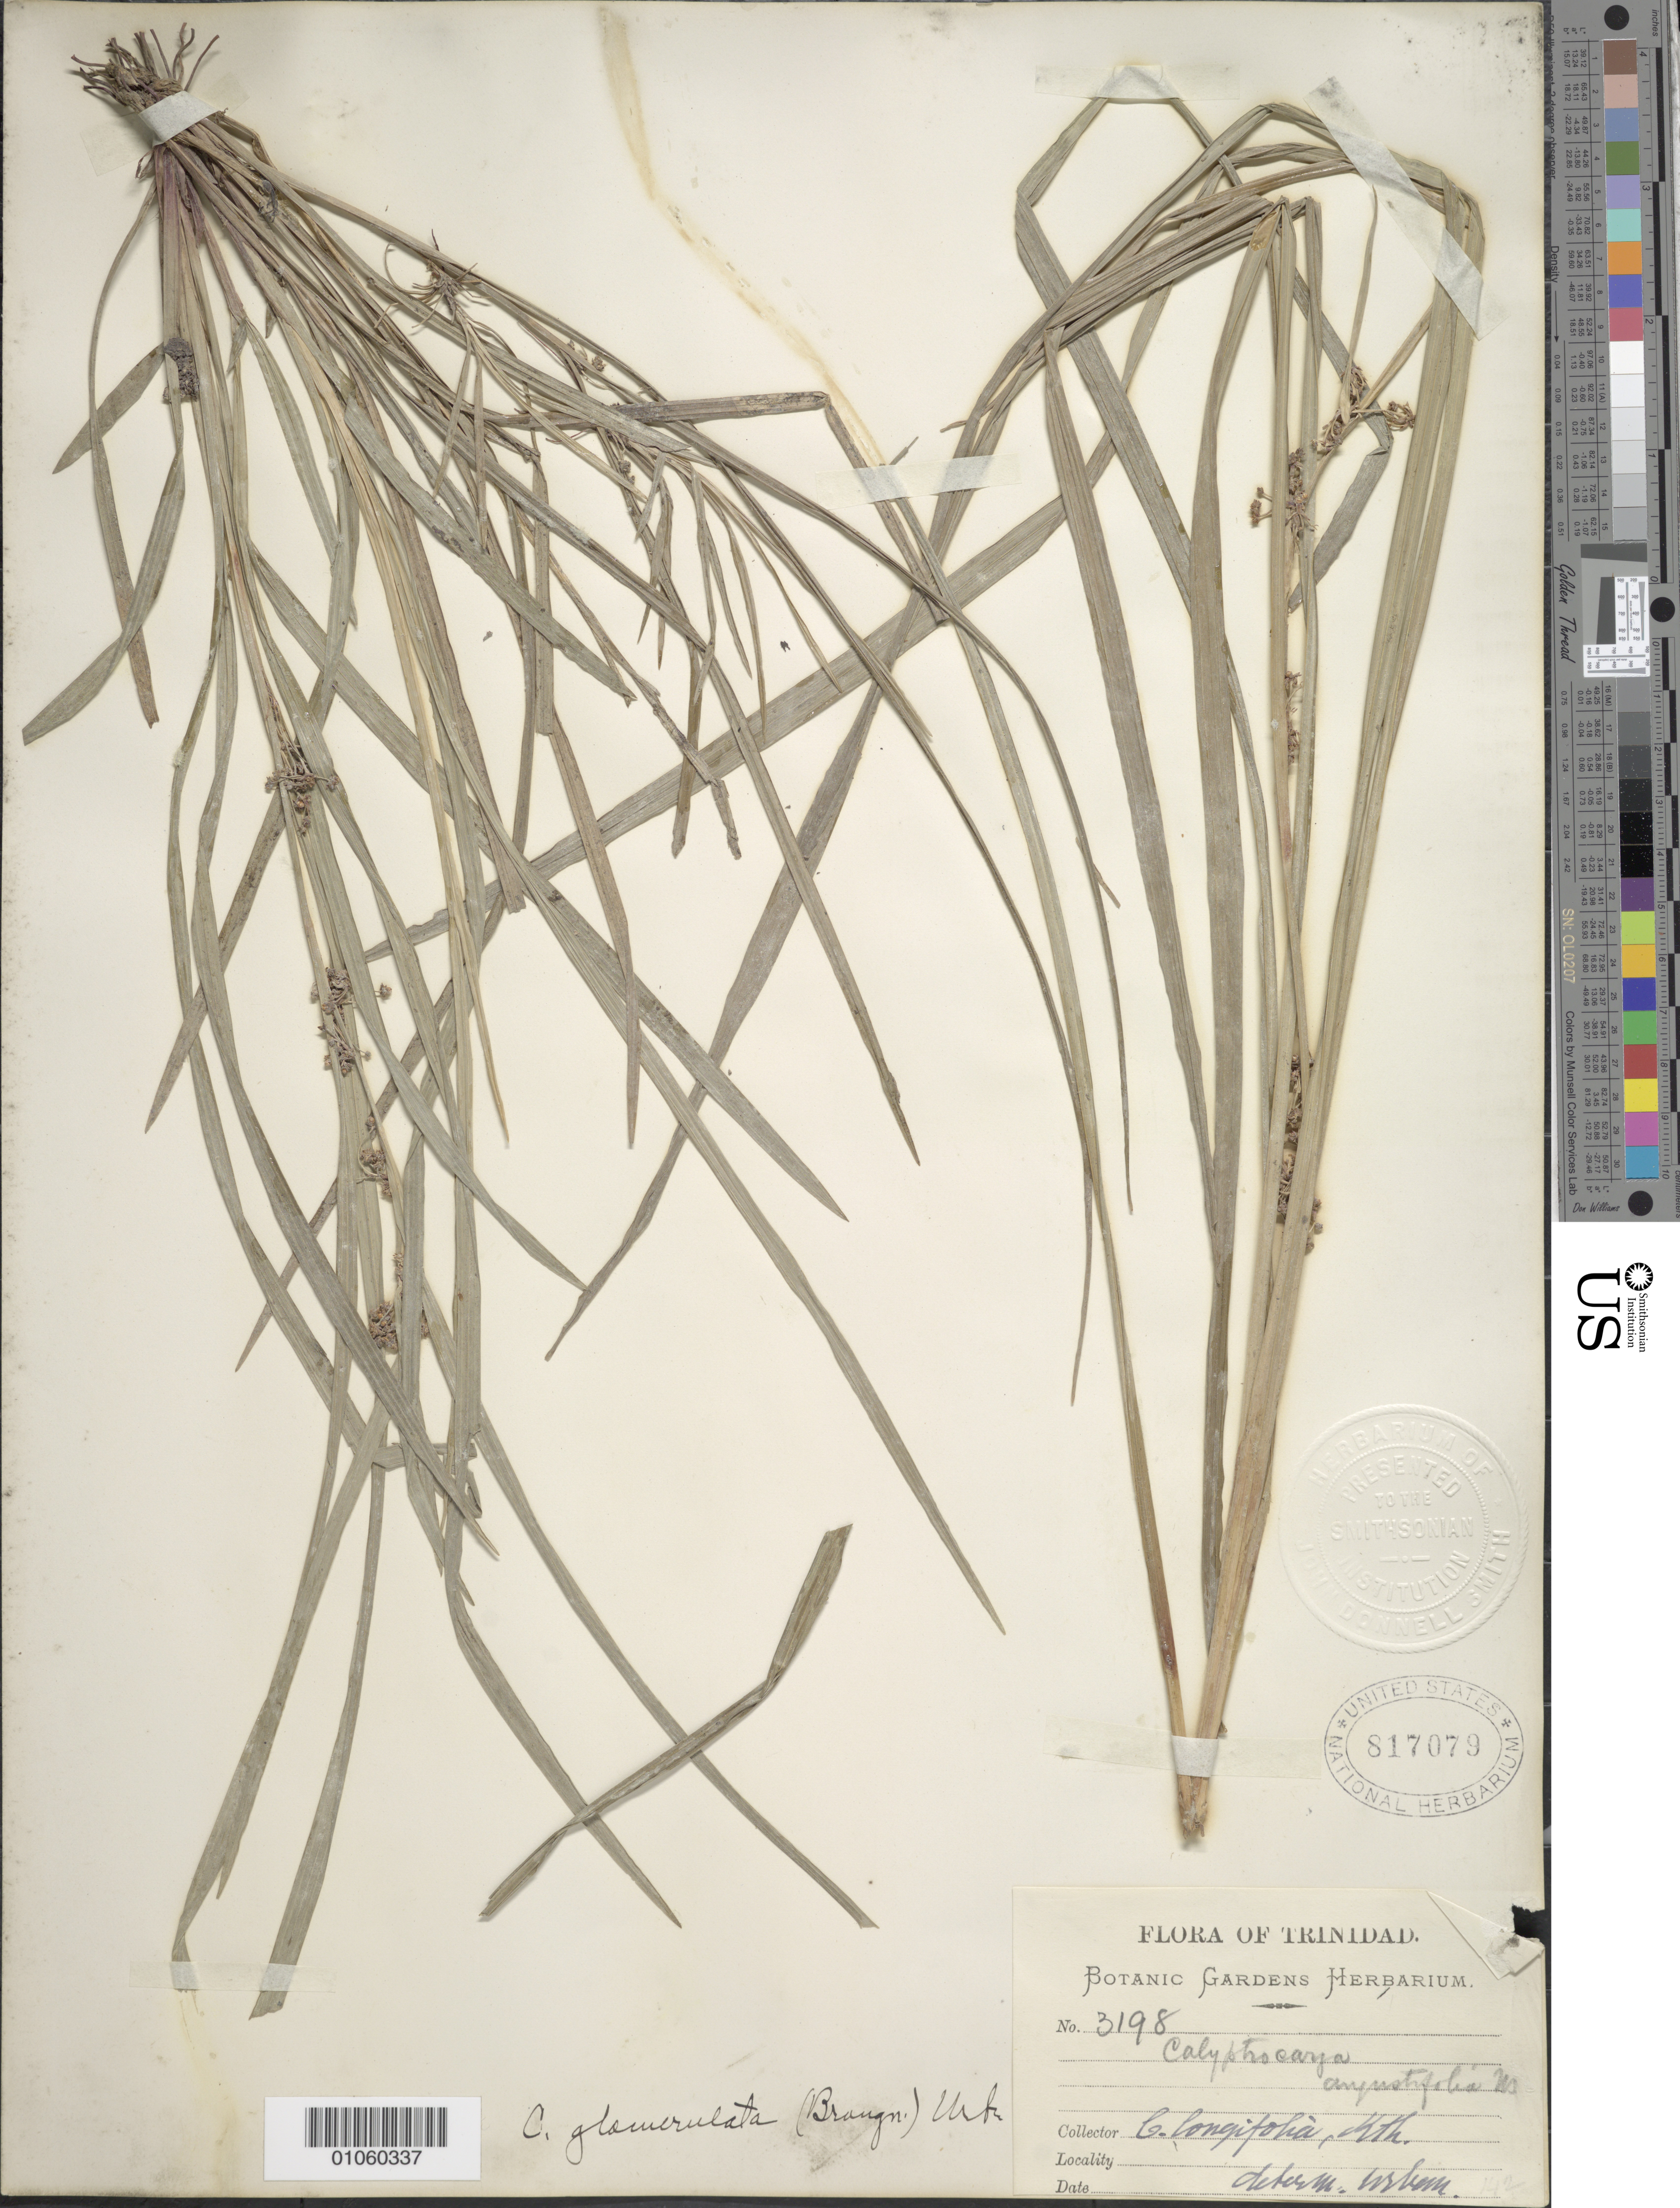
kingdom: Plantae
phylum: Tracheophyta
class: Liliopsida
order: Poales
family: Cyperaceae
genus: Calyptrocarya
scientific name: Calyptrocarya glomerulata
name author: (Brongn.) Urb.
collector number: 3198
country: Trinidad and Tobago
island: Trinidad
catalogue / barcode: US 817079